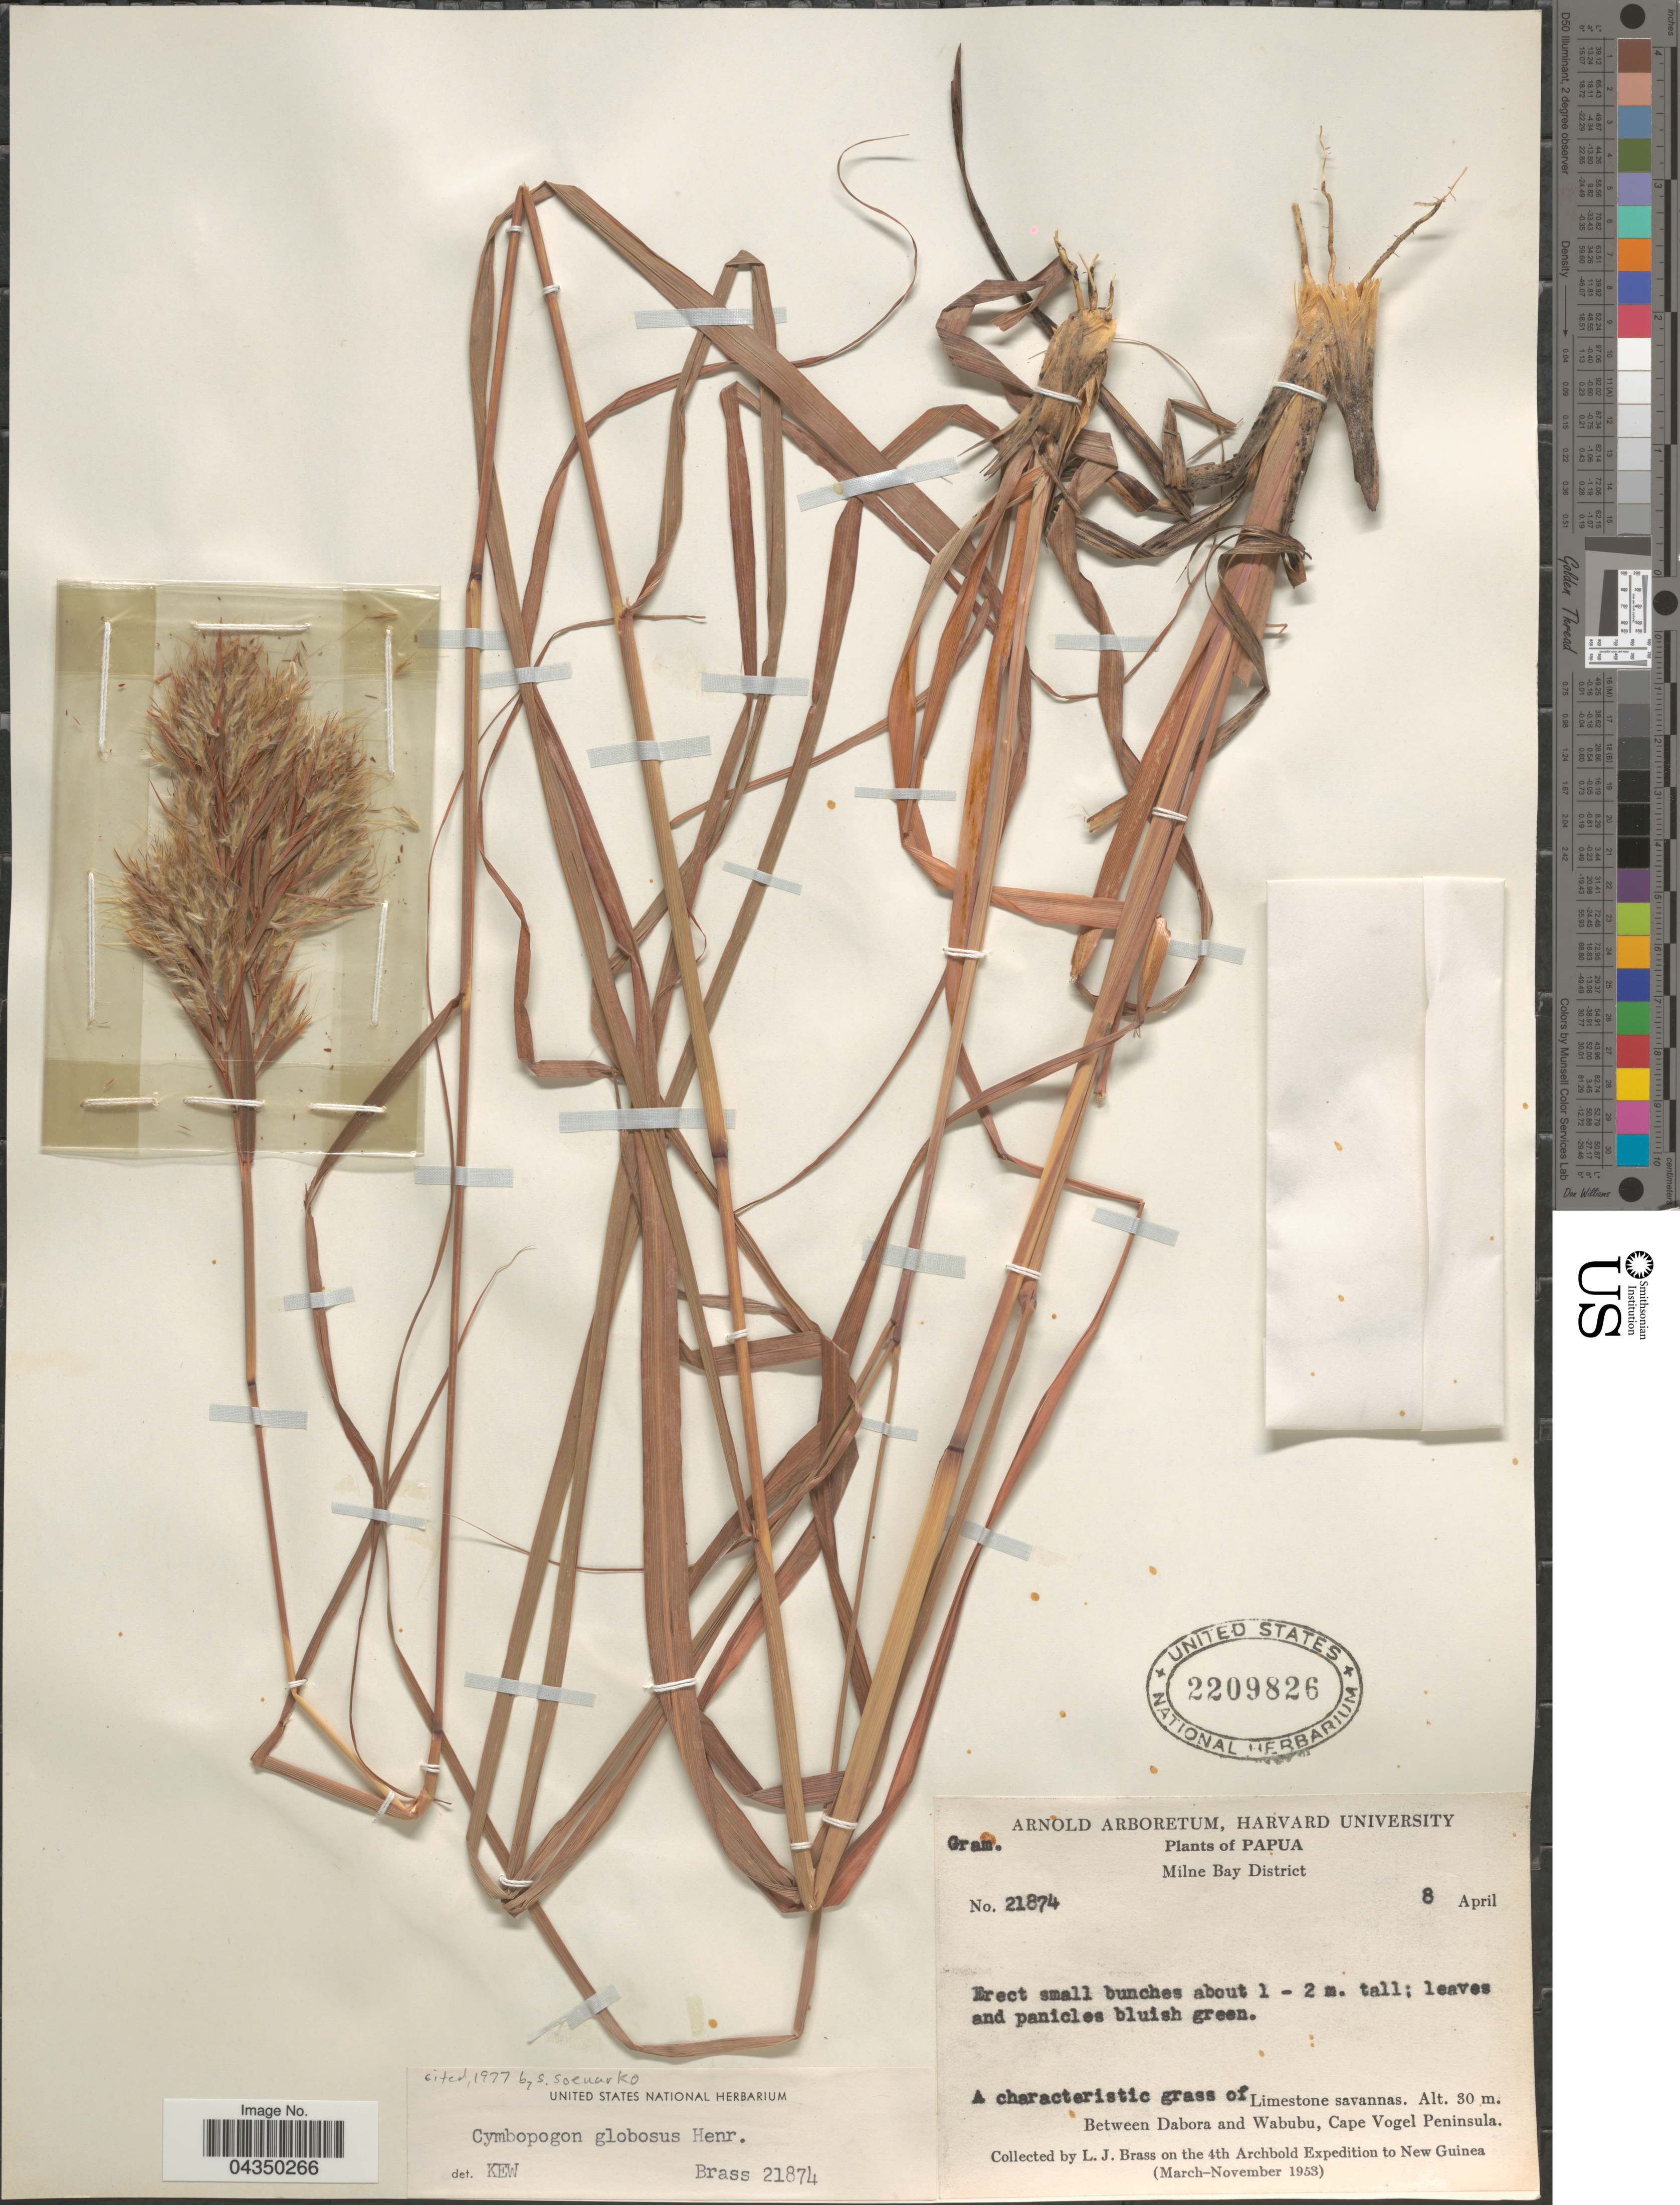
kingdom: Plantae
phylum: Tracheophyta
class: Liliopsida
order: Poales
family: Poaceae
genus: Cymbopogon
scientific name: Cymbopogon globosus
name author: Henr.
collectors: L. J. Brass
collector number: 21874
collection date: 1953-04-08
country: Papua New Guinea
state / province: Milne Bay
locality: Papua. Milne Bay District. A characteristic grass of Limestone savanna. Between Dahora and Wabubu, Cape Vogel Peninsula. 4th Archbold Expedition to New Guinea (March-November 1953).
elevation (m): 30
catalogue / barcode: US 2209826